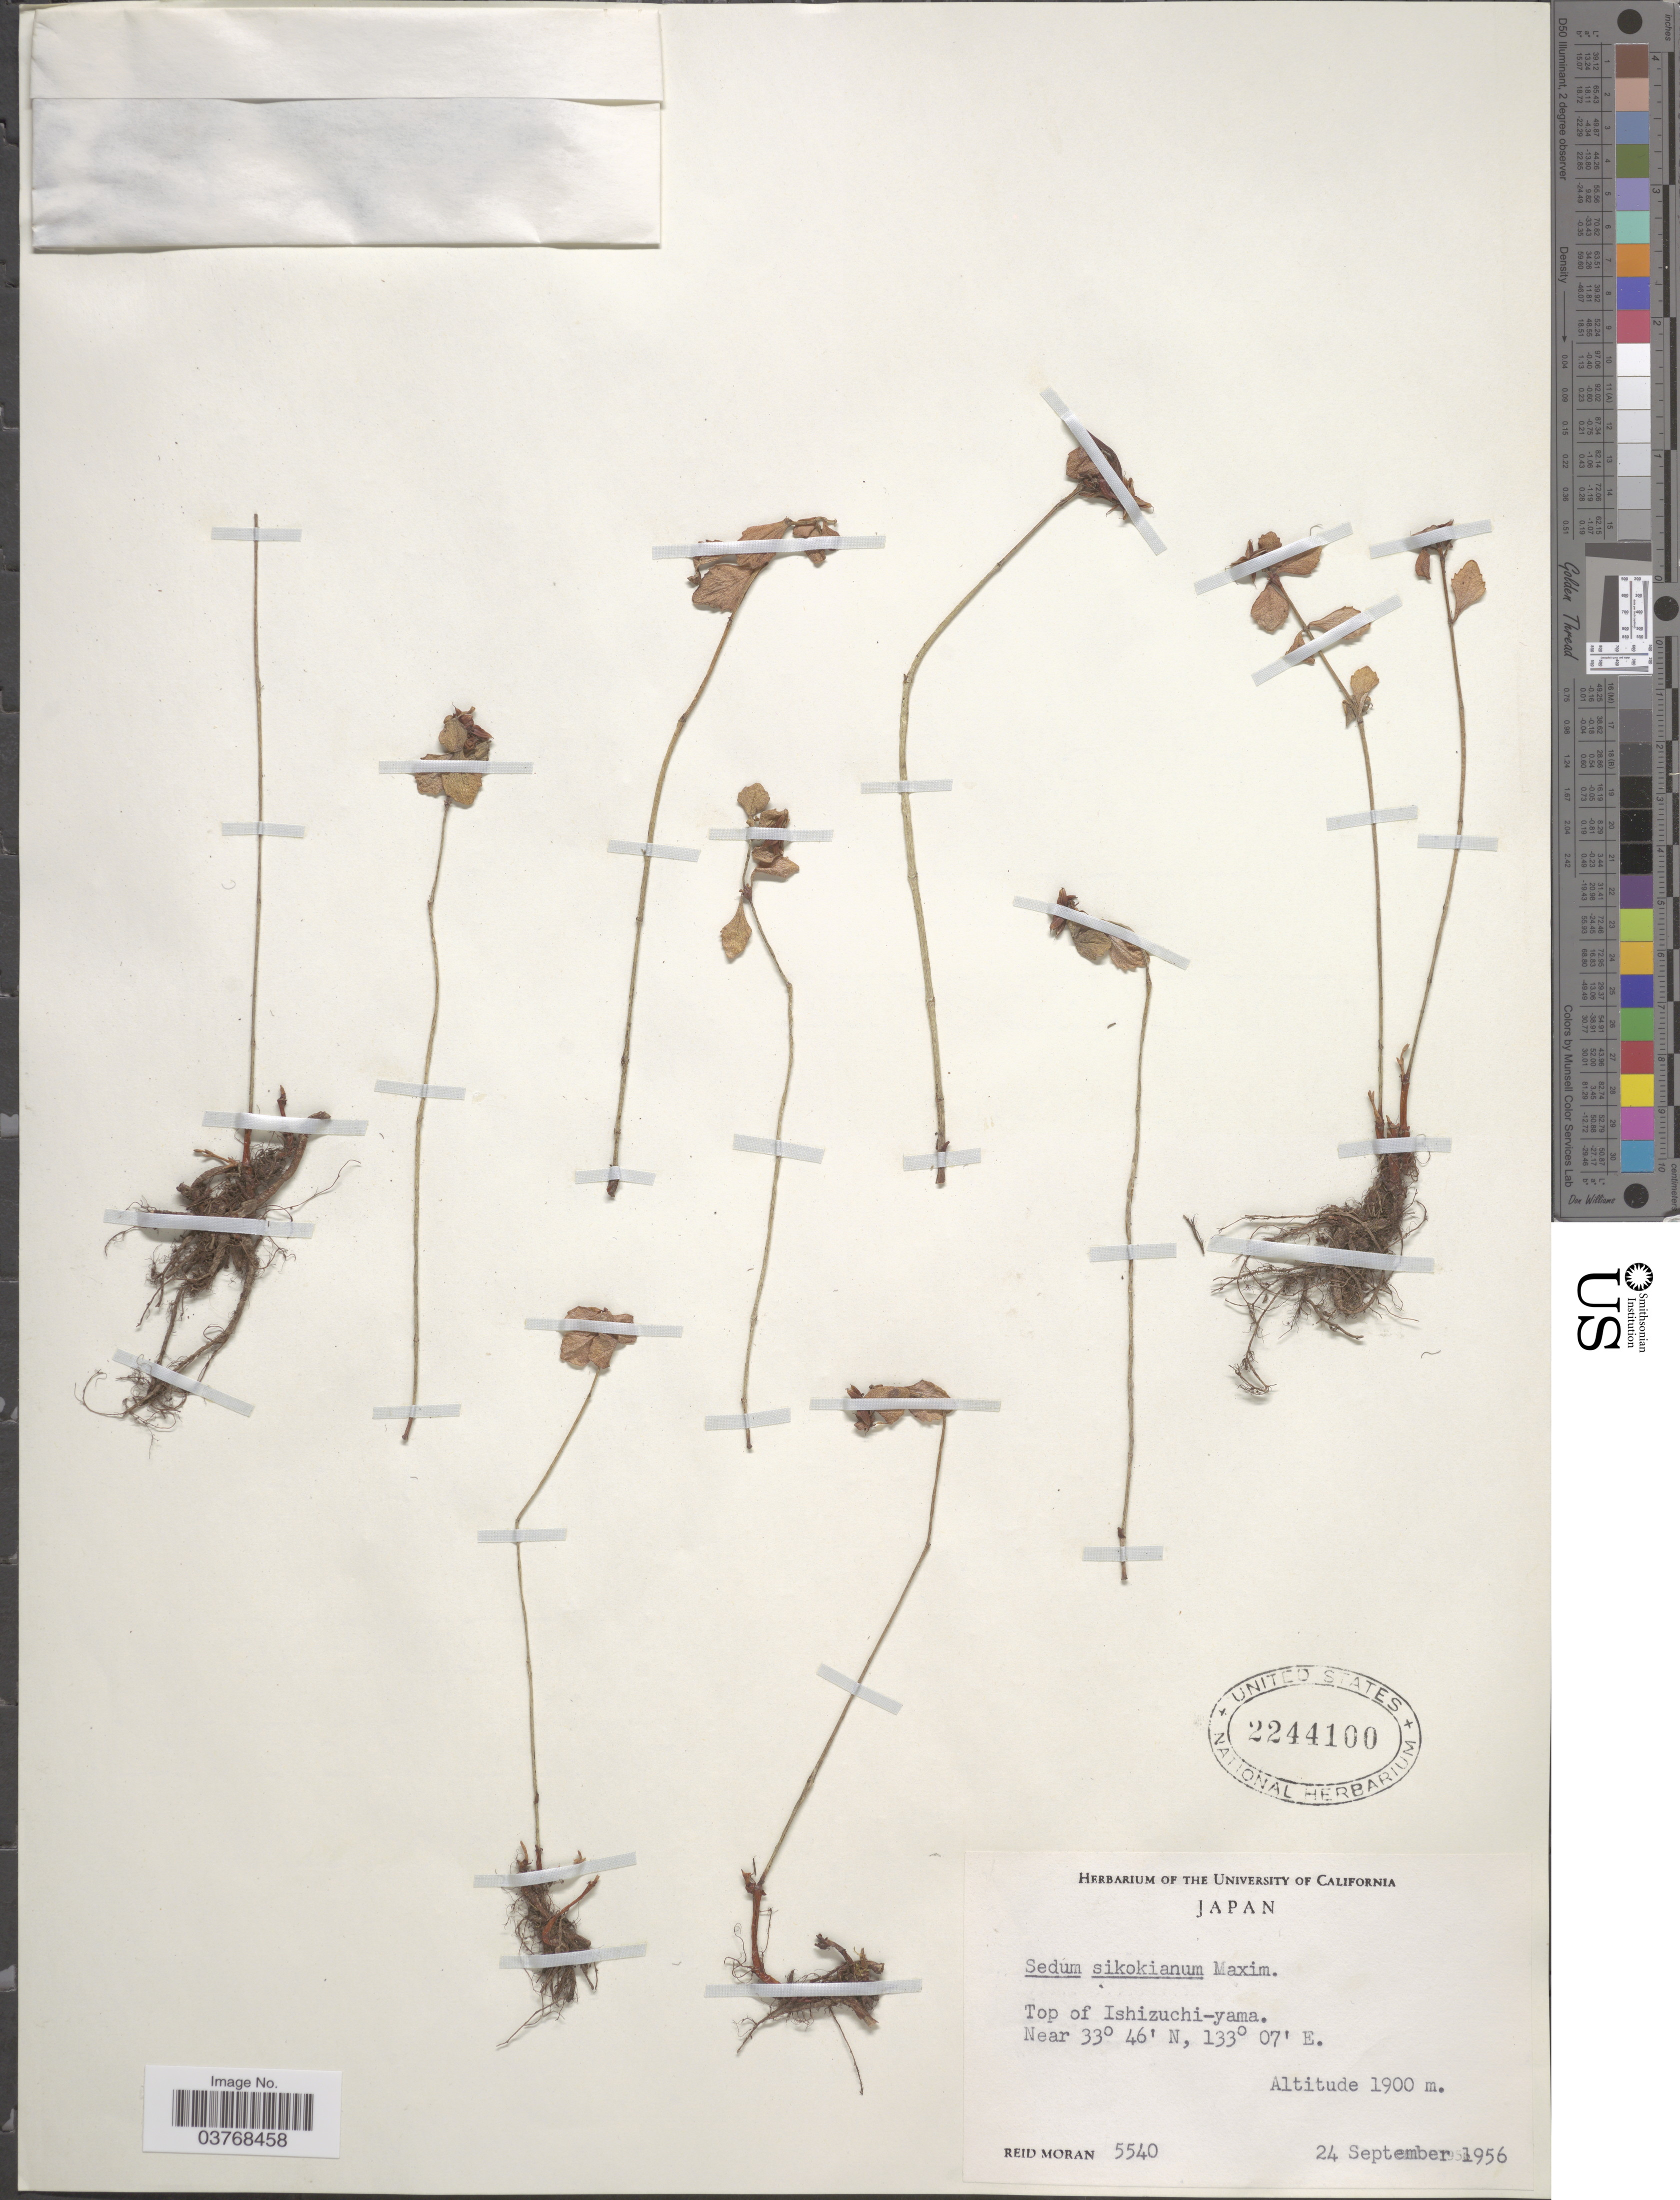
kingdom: Plantae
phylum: Tracheophyta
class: Magnoliopsida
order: Saxifragales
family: Crassulaceae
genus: Meterostachys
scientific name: Meterostachys sikokianus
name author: (Makino) Nakai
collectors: R. Moran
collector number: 5540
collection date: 1956-09-24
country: Japan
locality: Top of Ishizuchi-yama.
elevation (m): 1900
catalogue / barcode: US 2244100